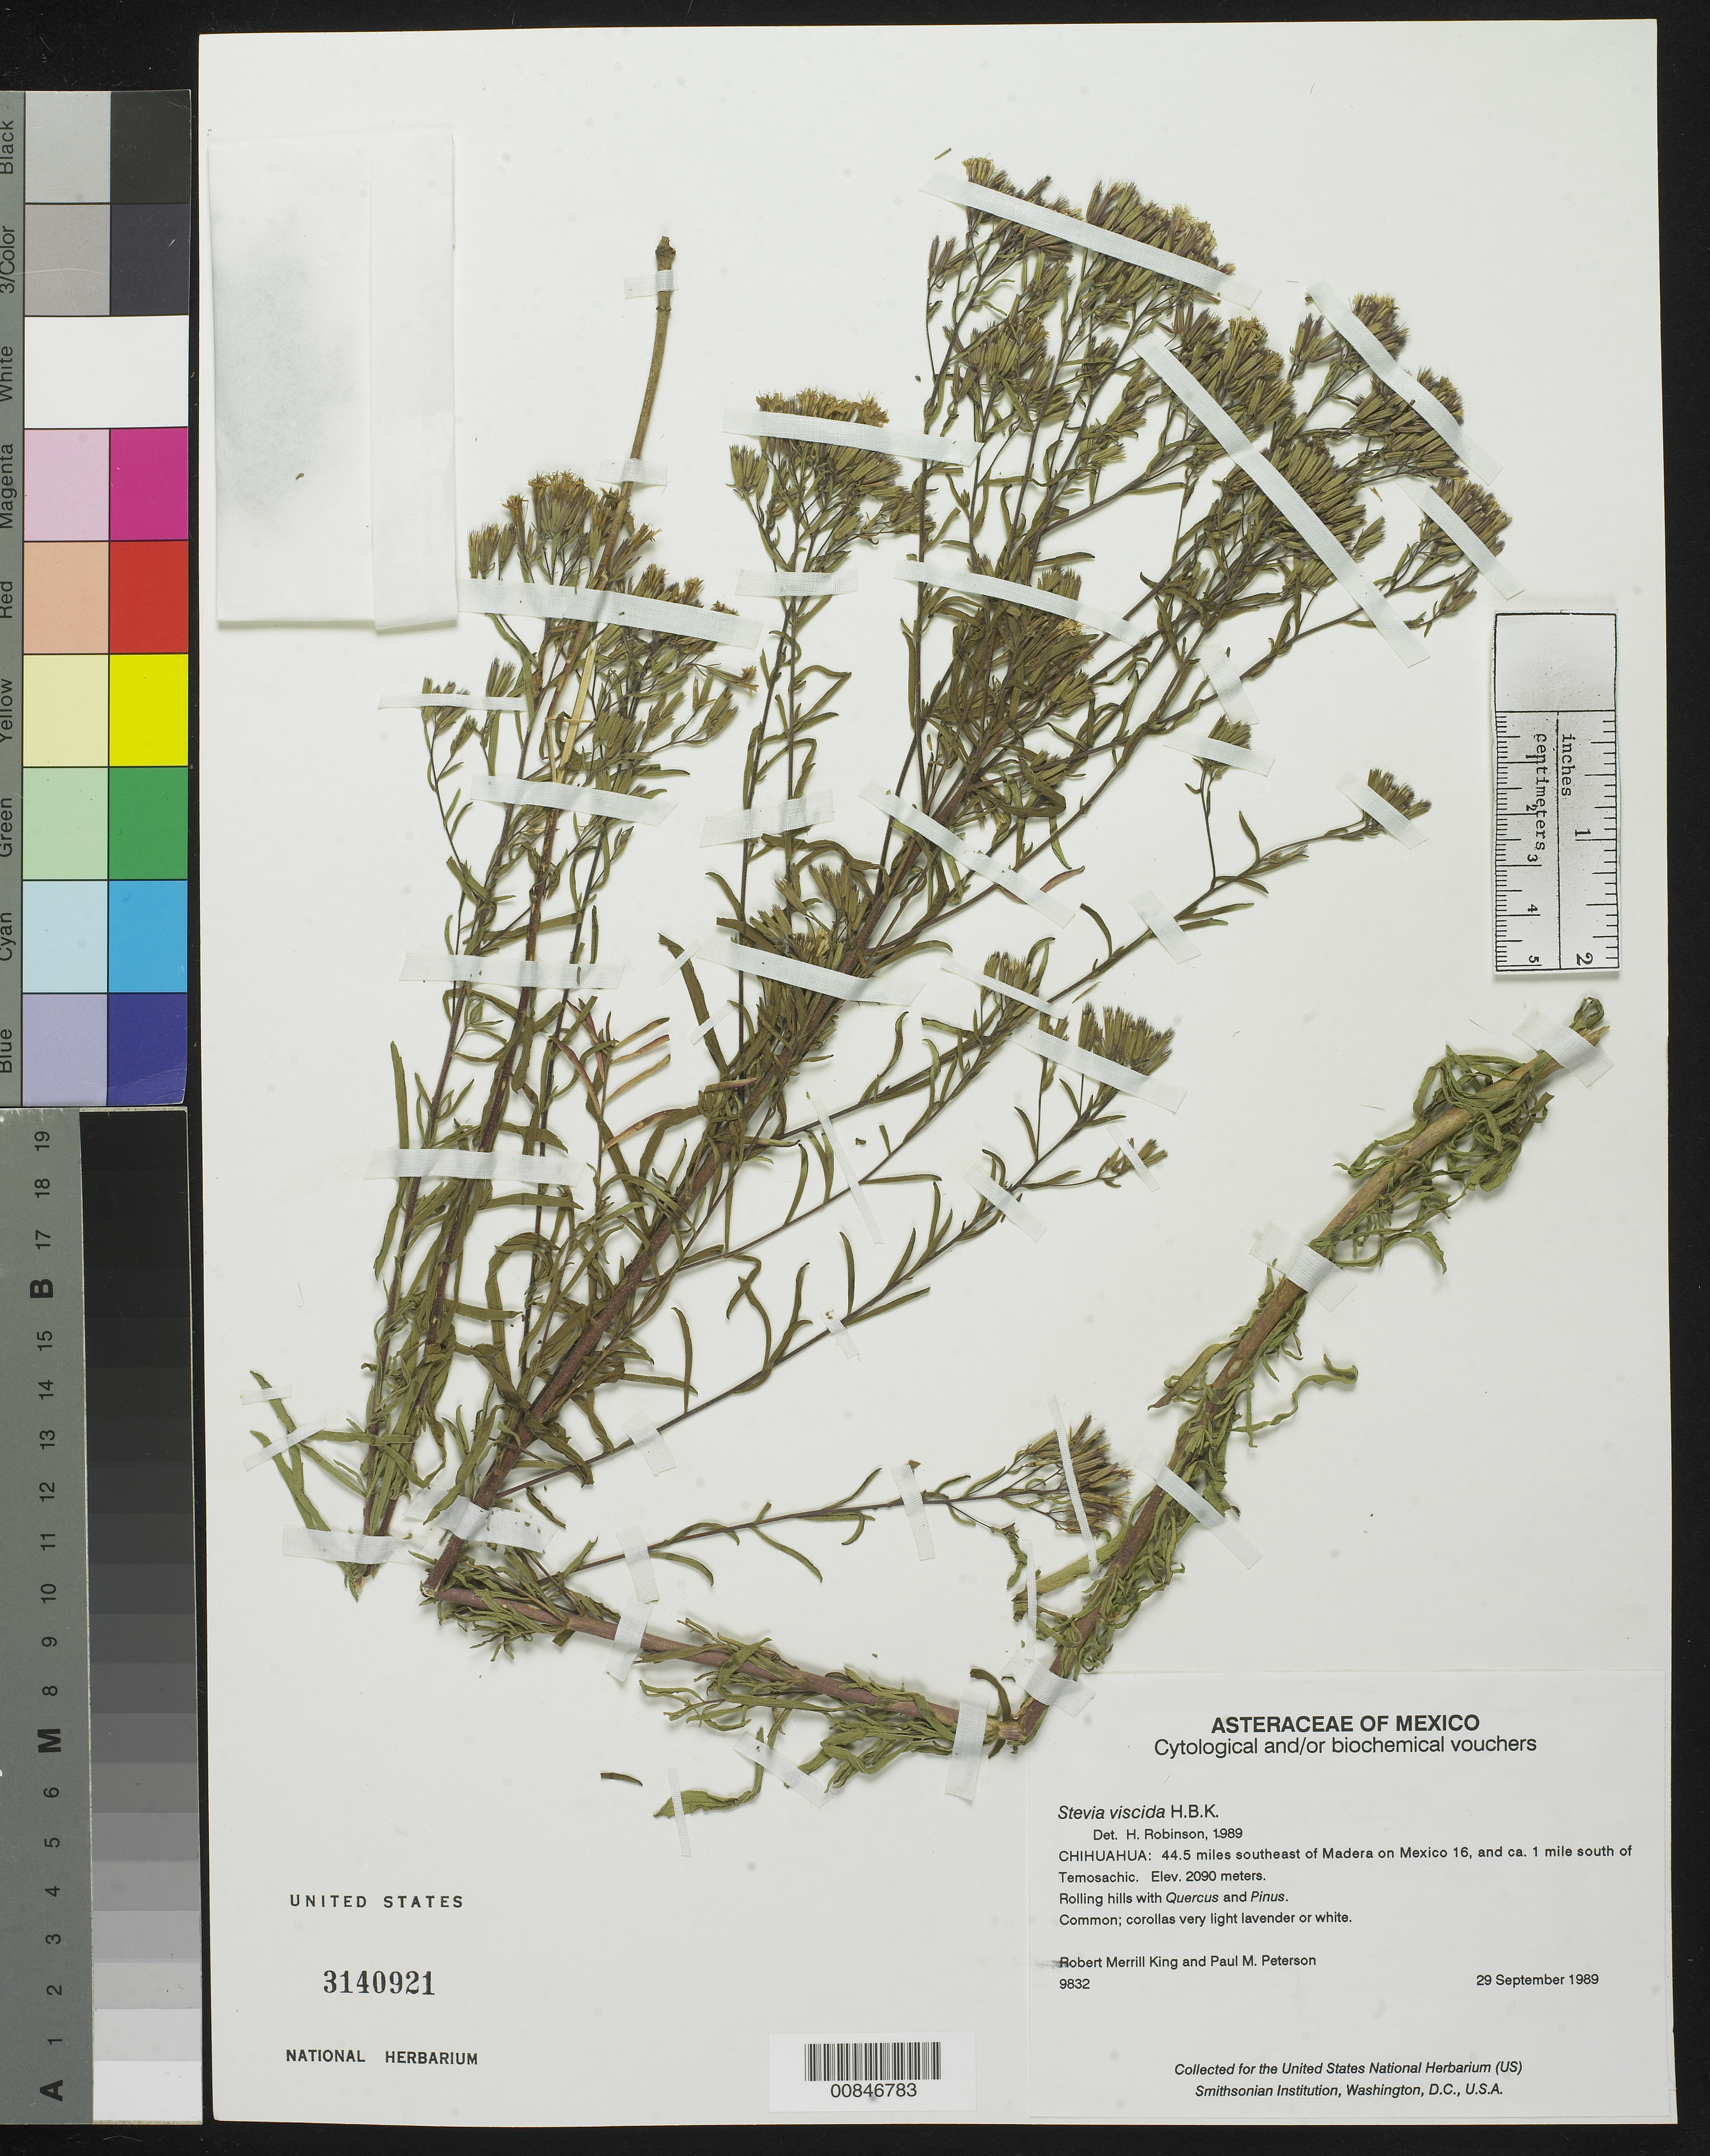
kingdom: Plantae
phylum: Tracheophyta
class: Magnoliopsida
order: Asterales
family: Asteraceae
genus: Stevia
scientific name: Stevia viscida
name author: Kunth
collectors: R. M. King & P. M. Peterson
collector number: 9832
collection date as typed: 29 Sep 1989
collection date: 1989-09-29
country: Mexico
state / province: Chihuahua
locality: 44.5 miles southeast of Madera on Mexico 16, and ca. 1 mile south of Temosachic.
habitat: Rolling hills with Quercus and Pinus.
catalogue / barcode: US 3140921